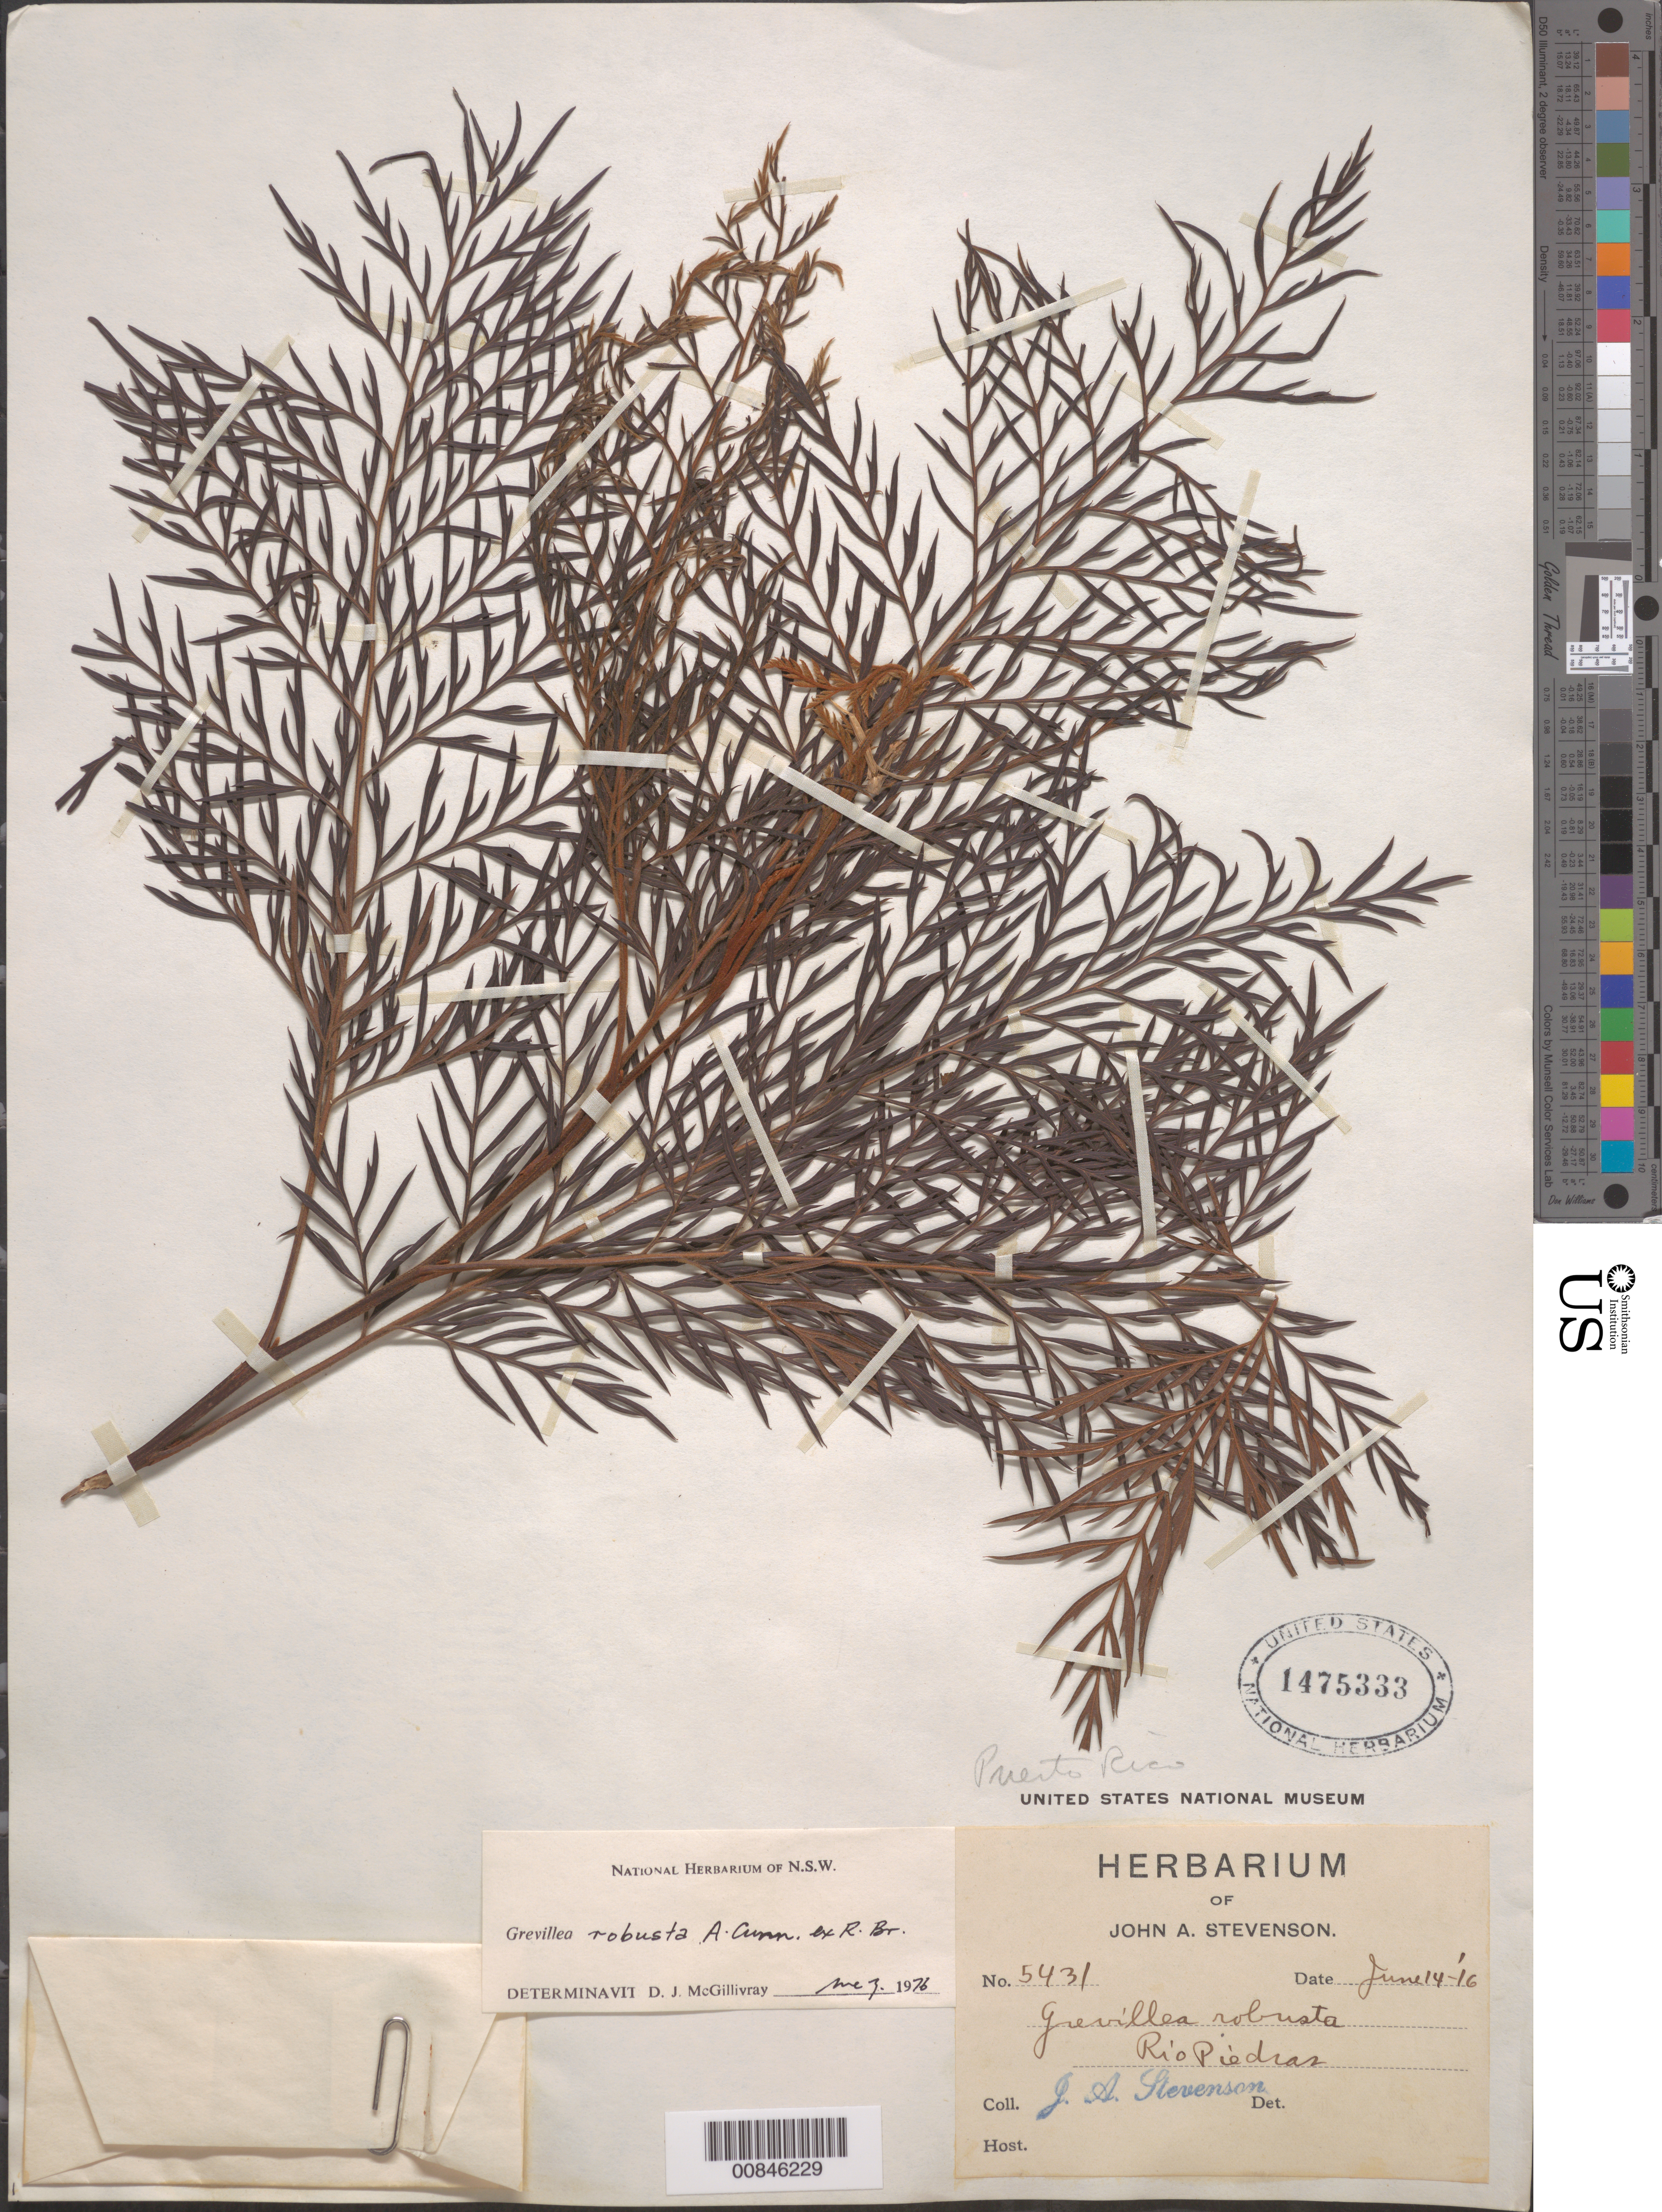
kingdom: Plantae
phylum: Tracheophyta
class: Magnoliopsida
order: Proteales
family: Proteaceae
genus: Grevillea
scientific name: Grevillea robusta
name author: A. Cunn.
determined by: McGillivray, Donald J.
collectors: J. Stevenson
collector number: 5431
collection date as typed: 14 Jun 1916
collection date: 1916-06-14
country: Puerto Rico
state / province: San Juan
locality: Río Piedras.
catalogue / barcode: US 1475333